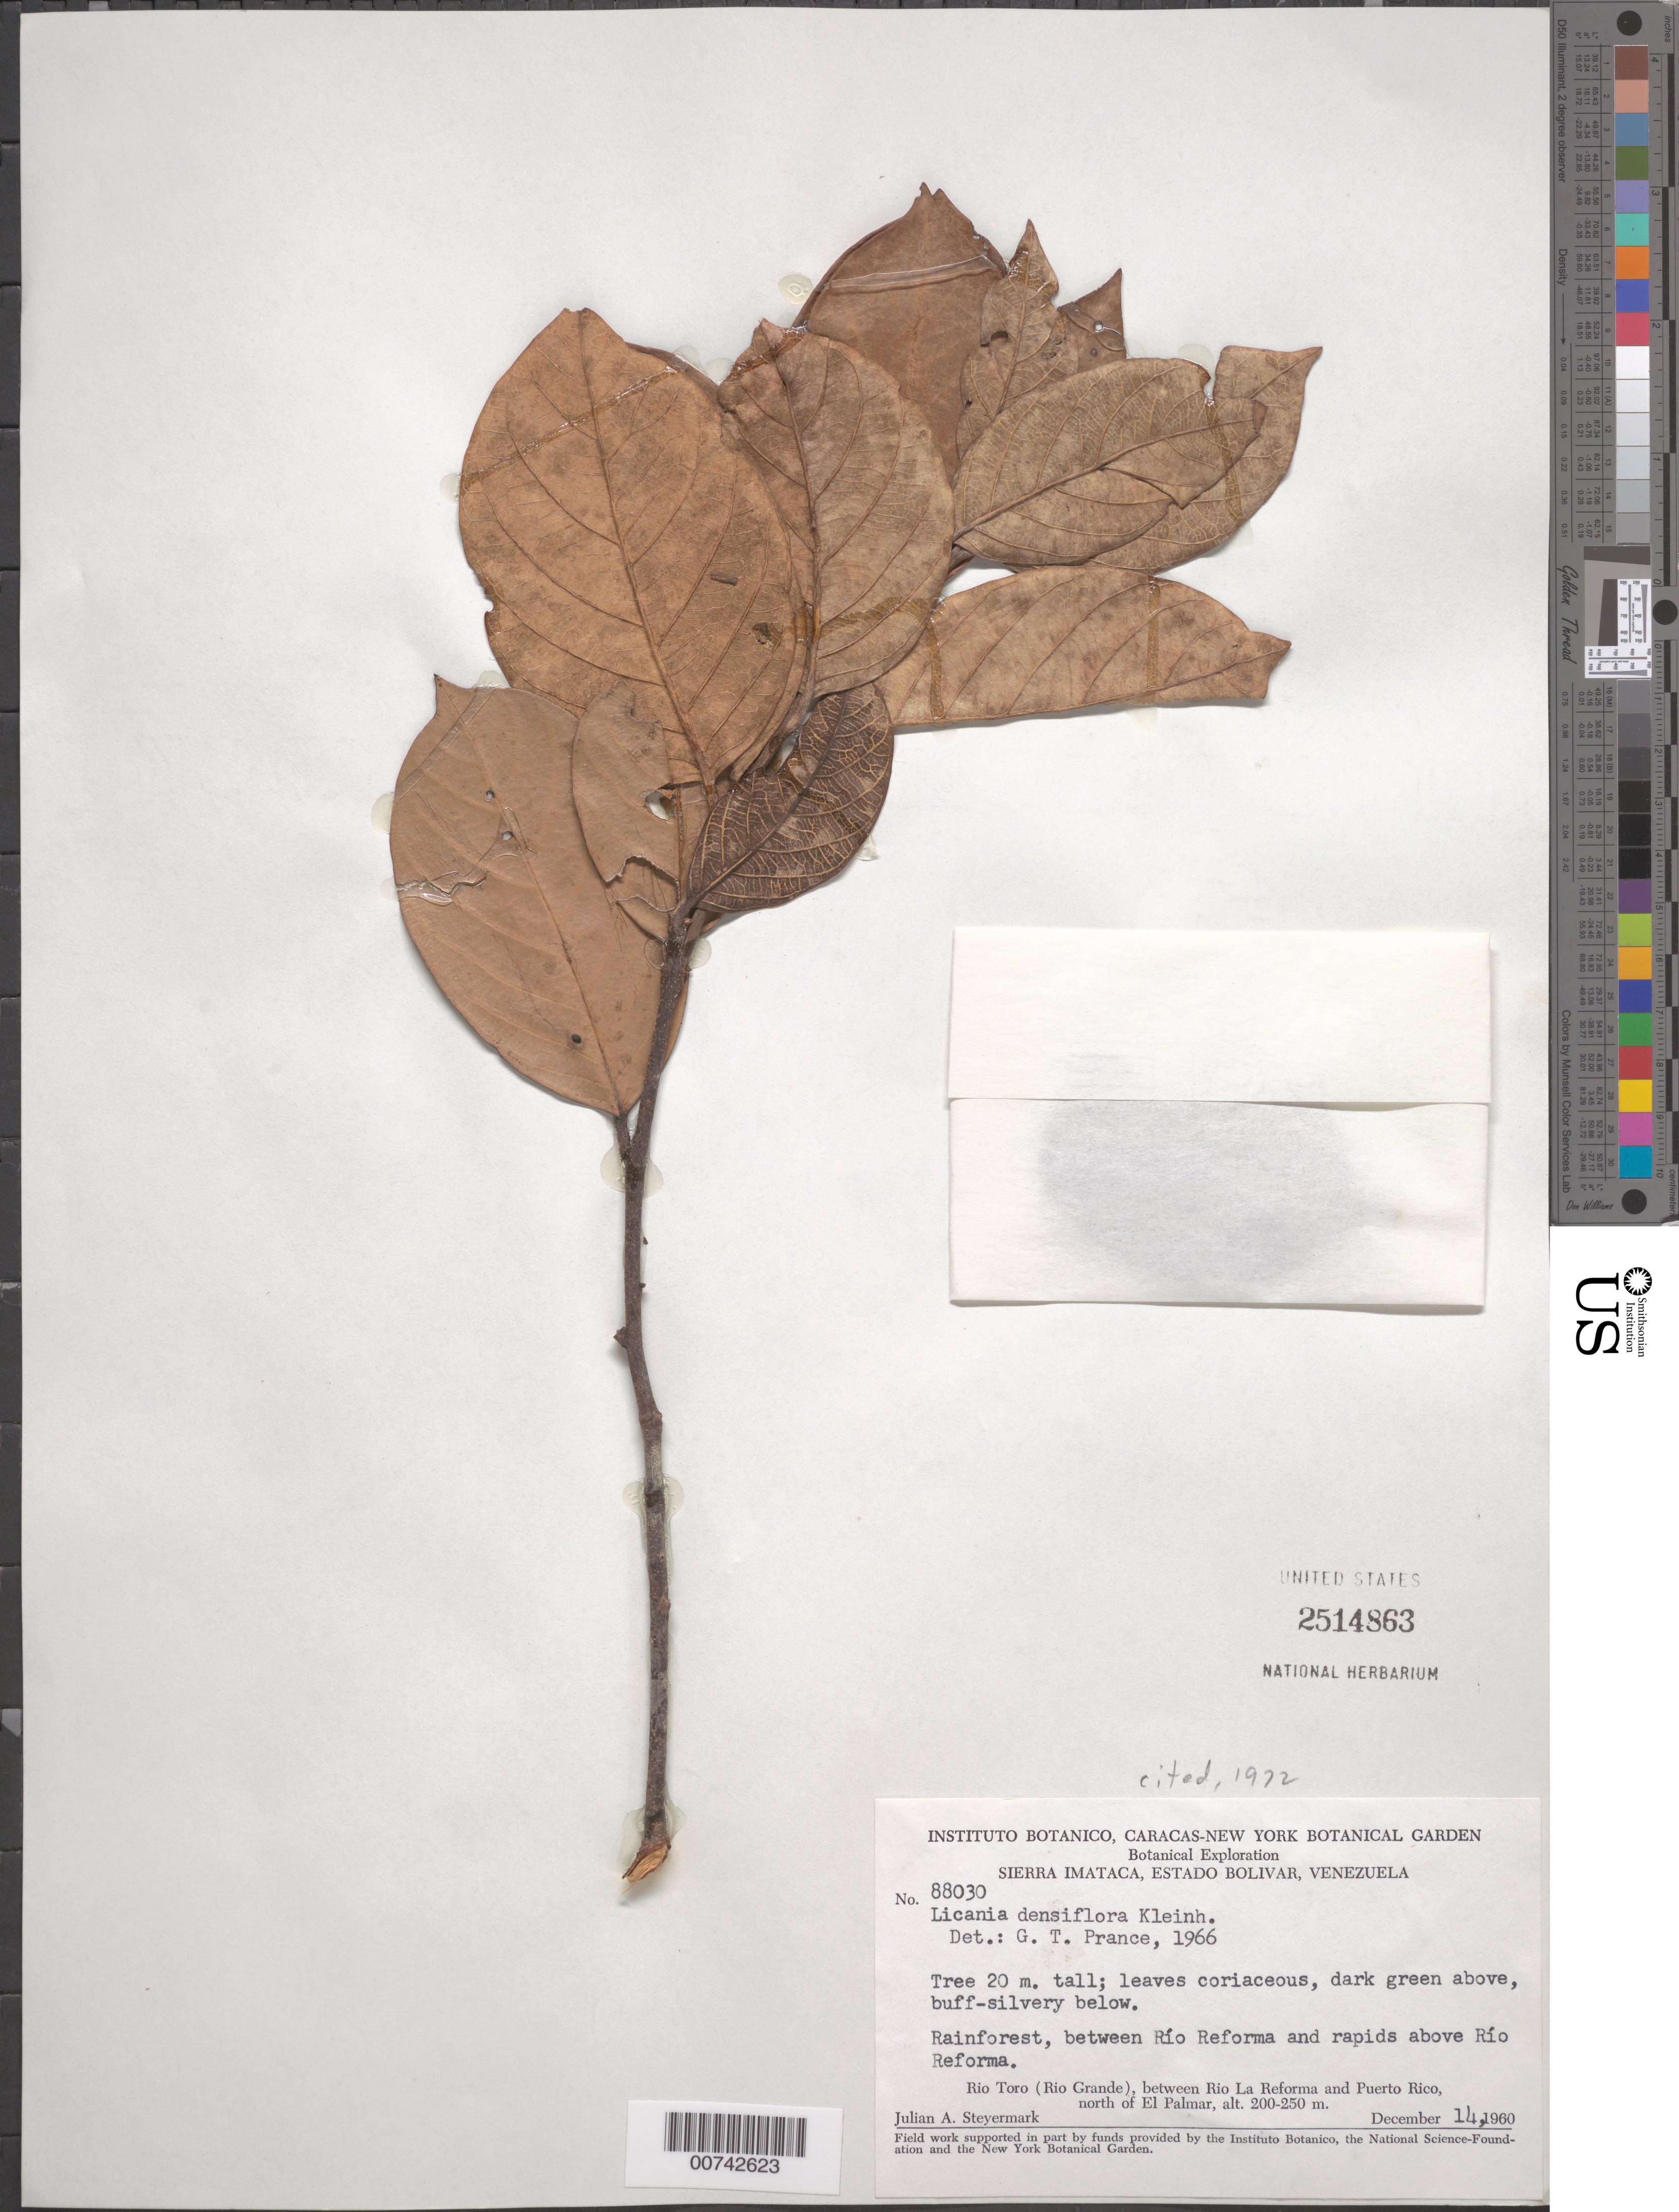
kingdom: Plantae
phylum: Tracheophyta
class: Magnoliopsida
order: Malpighiales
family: Chrysobalanaceae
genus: Licania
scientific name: Licania densiflora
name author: Kleinh.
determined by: Prance, G. T.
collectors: J. Steyermark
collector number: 88030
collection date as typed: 14-Dec-60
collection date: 1960-12-14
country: Venezuela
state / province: Bolívar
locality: Sierra Imataca; Cerro La Reforma, above junction with Río Reforma with Río Toro (Río Grande), between Río La Reforma and Puerto Rico, N of El Palmar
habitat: Rainforest betw. river & rapids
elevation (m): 200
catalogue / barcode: US 2514863